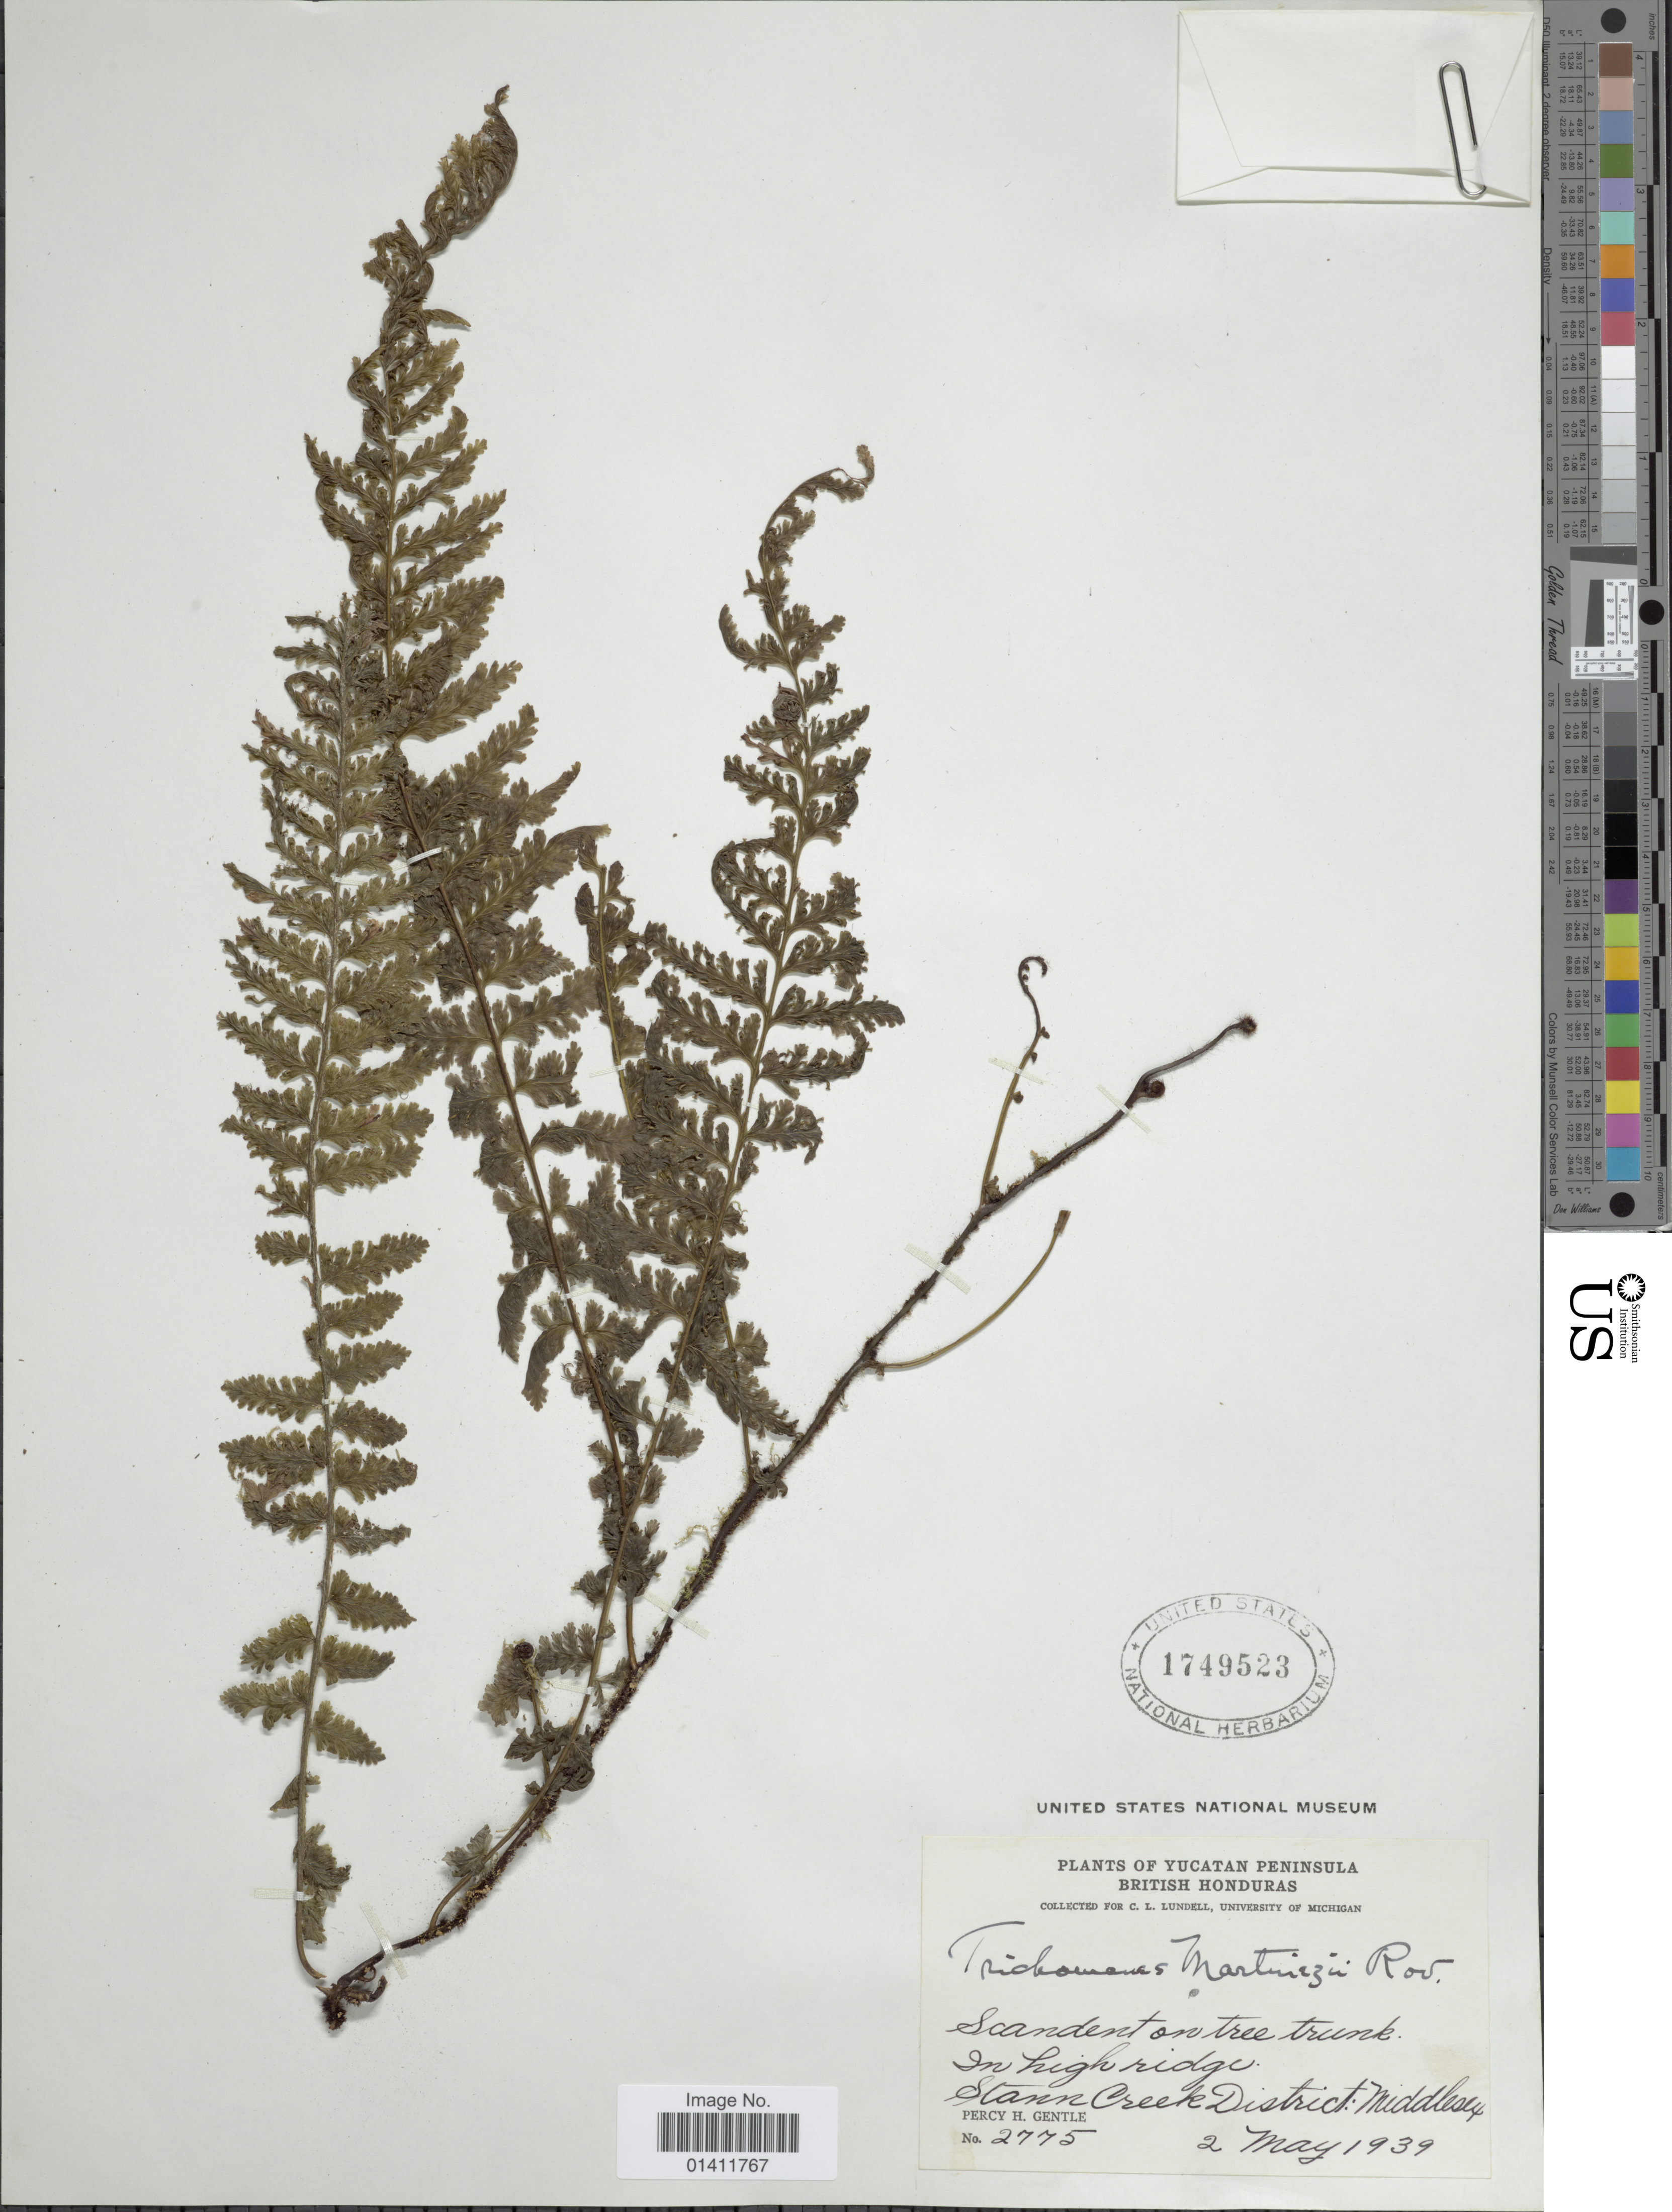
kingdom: Plantae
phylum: Tracheophyta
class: Polypodiopsida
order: Hymenophyllales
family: Hymenophyllaceae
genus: Vandenboschia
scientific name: Vandenboschia collariata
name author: (Bosch) Ebihara & K. Iwats.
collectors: P. H. Gentle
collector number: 2775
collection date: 1939-05-02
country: Belize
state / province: Stann Creek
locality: Yutacan Peninsula. British Honduras. On high ridge. Stann Creek District: Middlesex.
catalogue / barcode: US 1749523